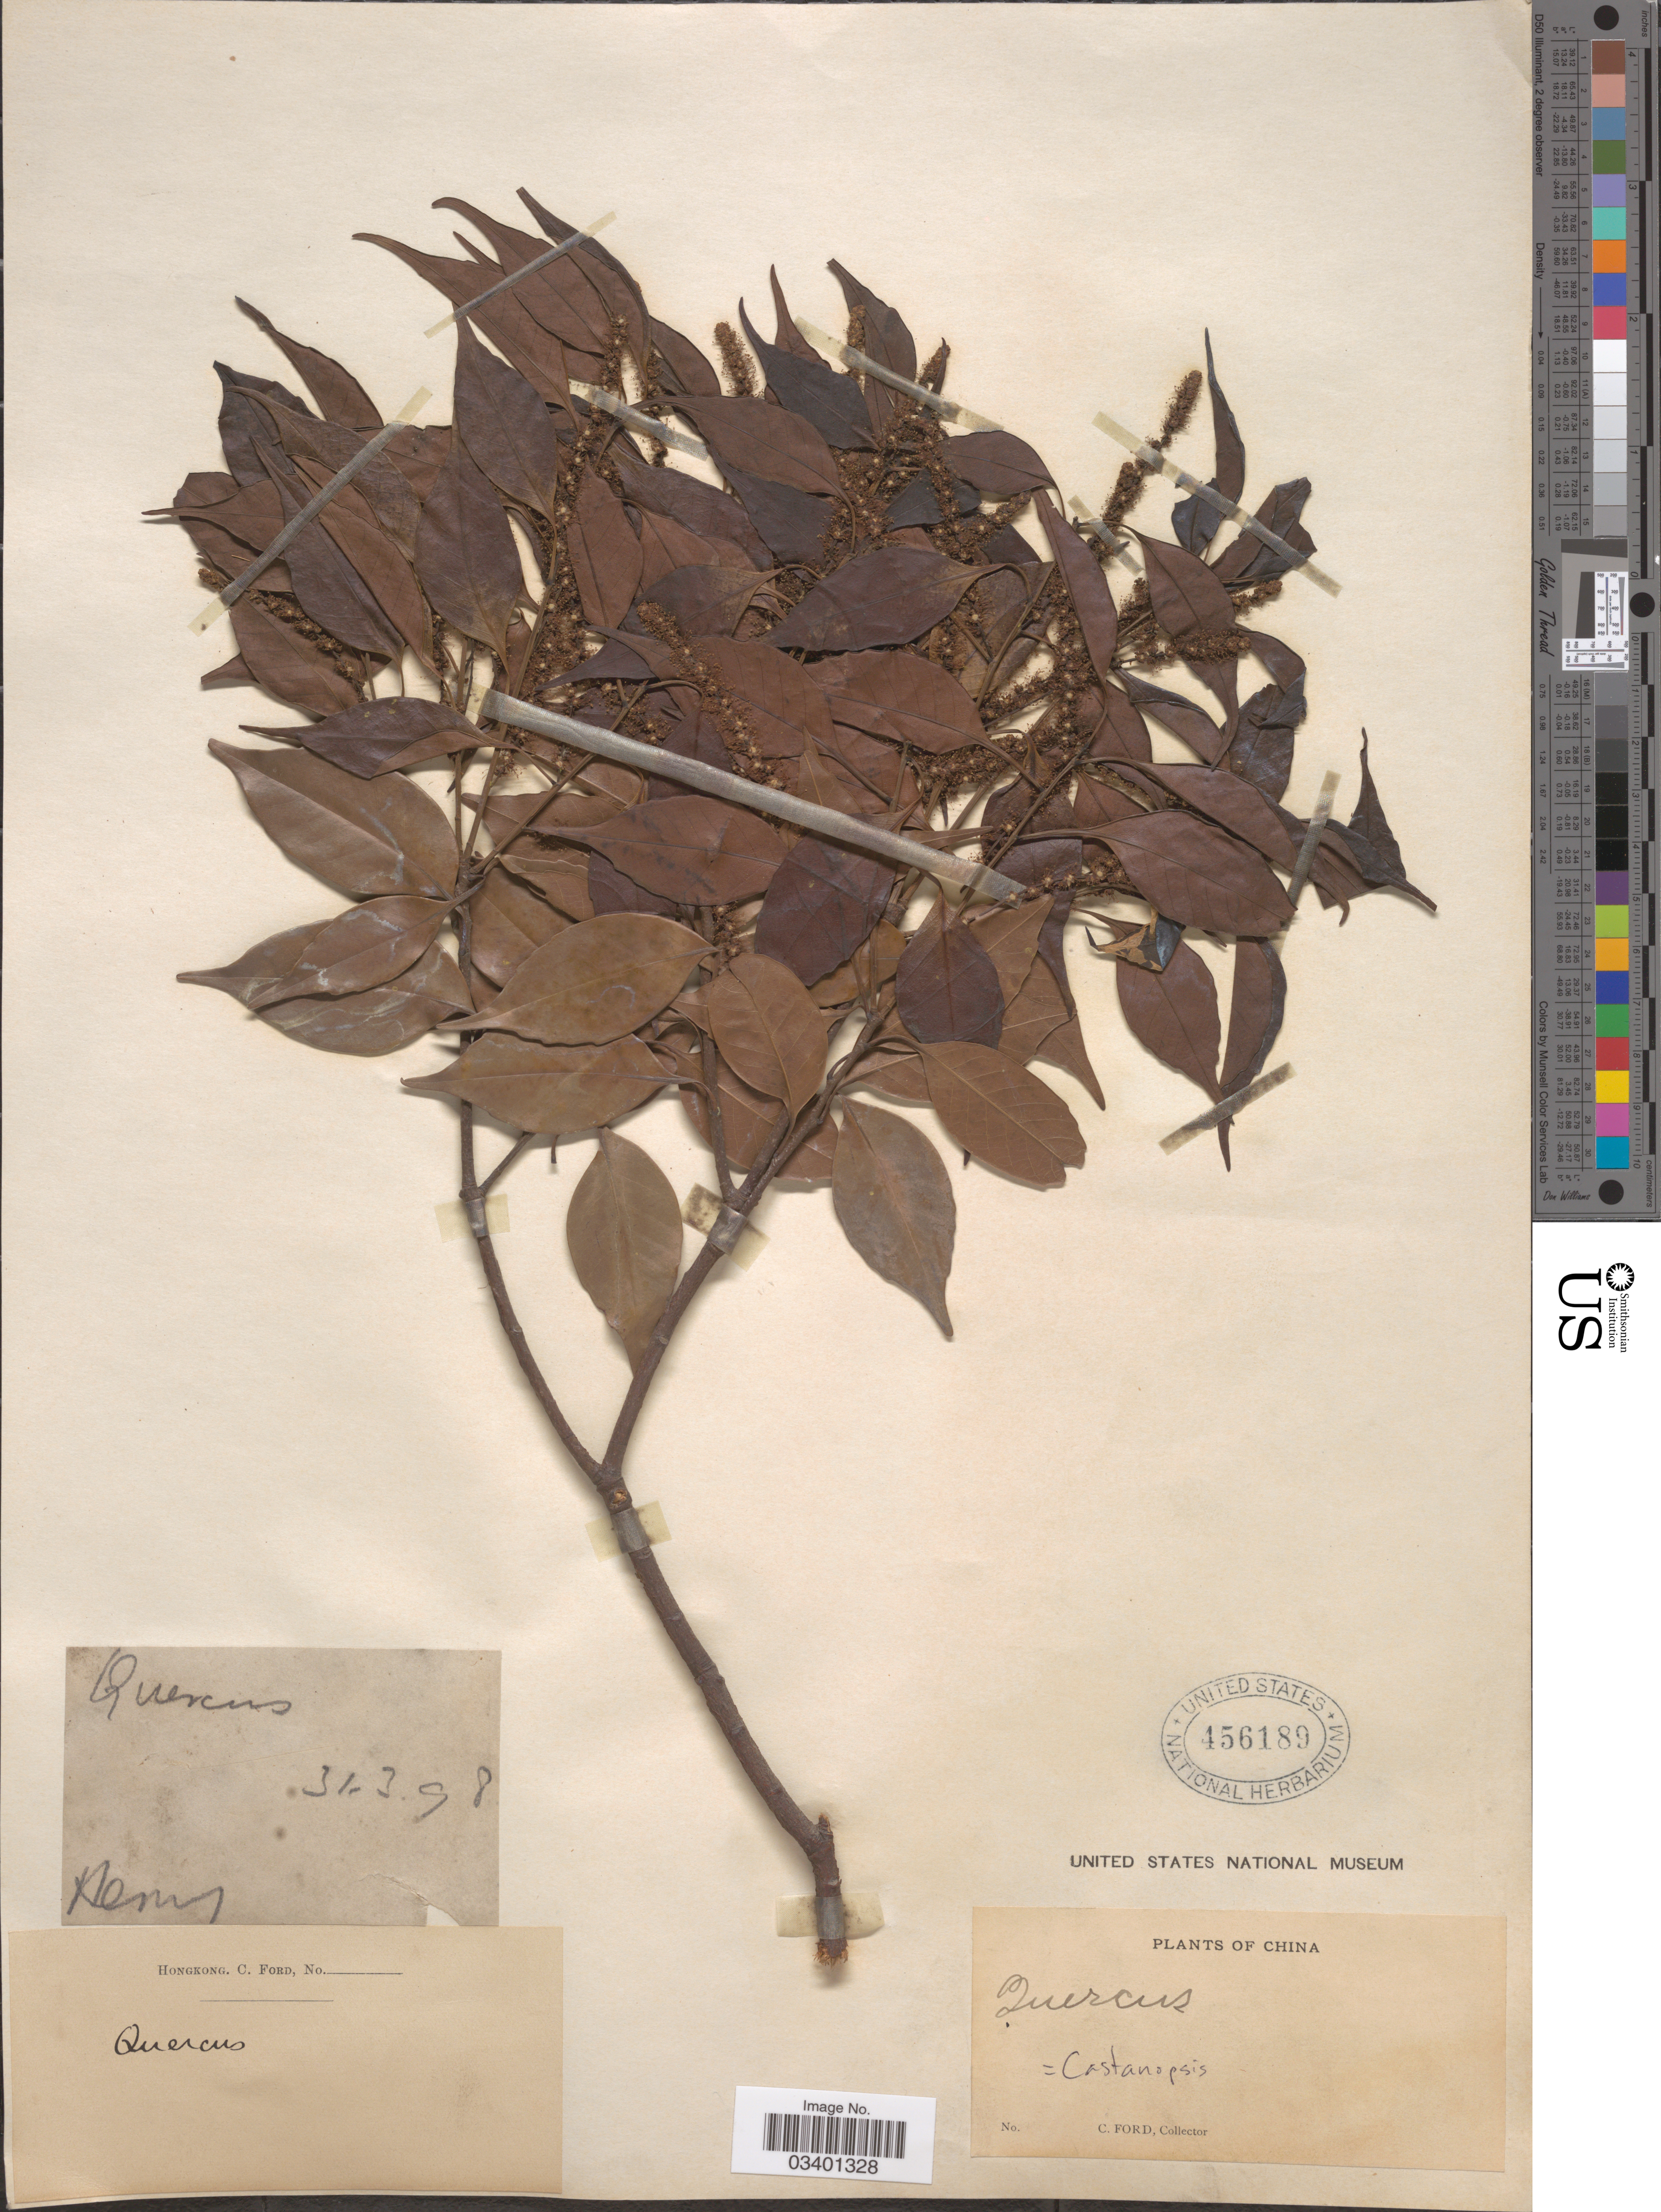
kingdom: Plantae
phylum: Tracheophyta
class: Magnoliopsida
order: Fagales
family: Fagaceae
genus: Castanopsis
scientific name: Castanopsis sp.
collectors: C. Ford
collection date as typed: Transcribed d/m/y: 31/3/98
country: China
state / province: Hong Kong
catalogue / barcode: US 456189